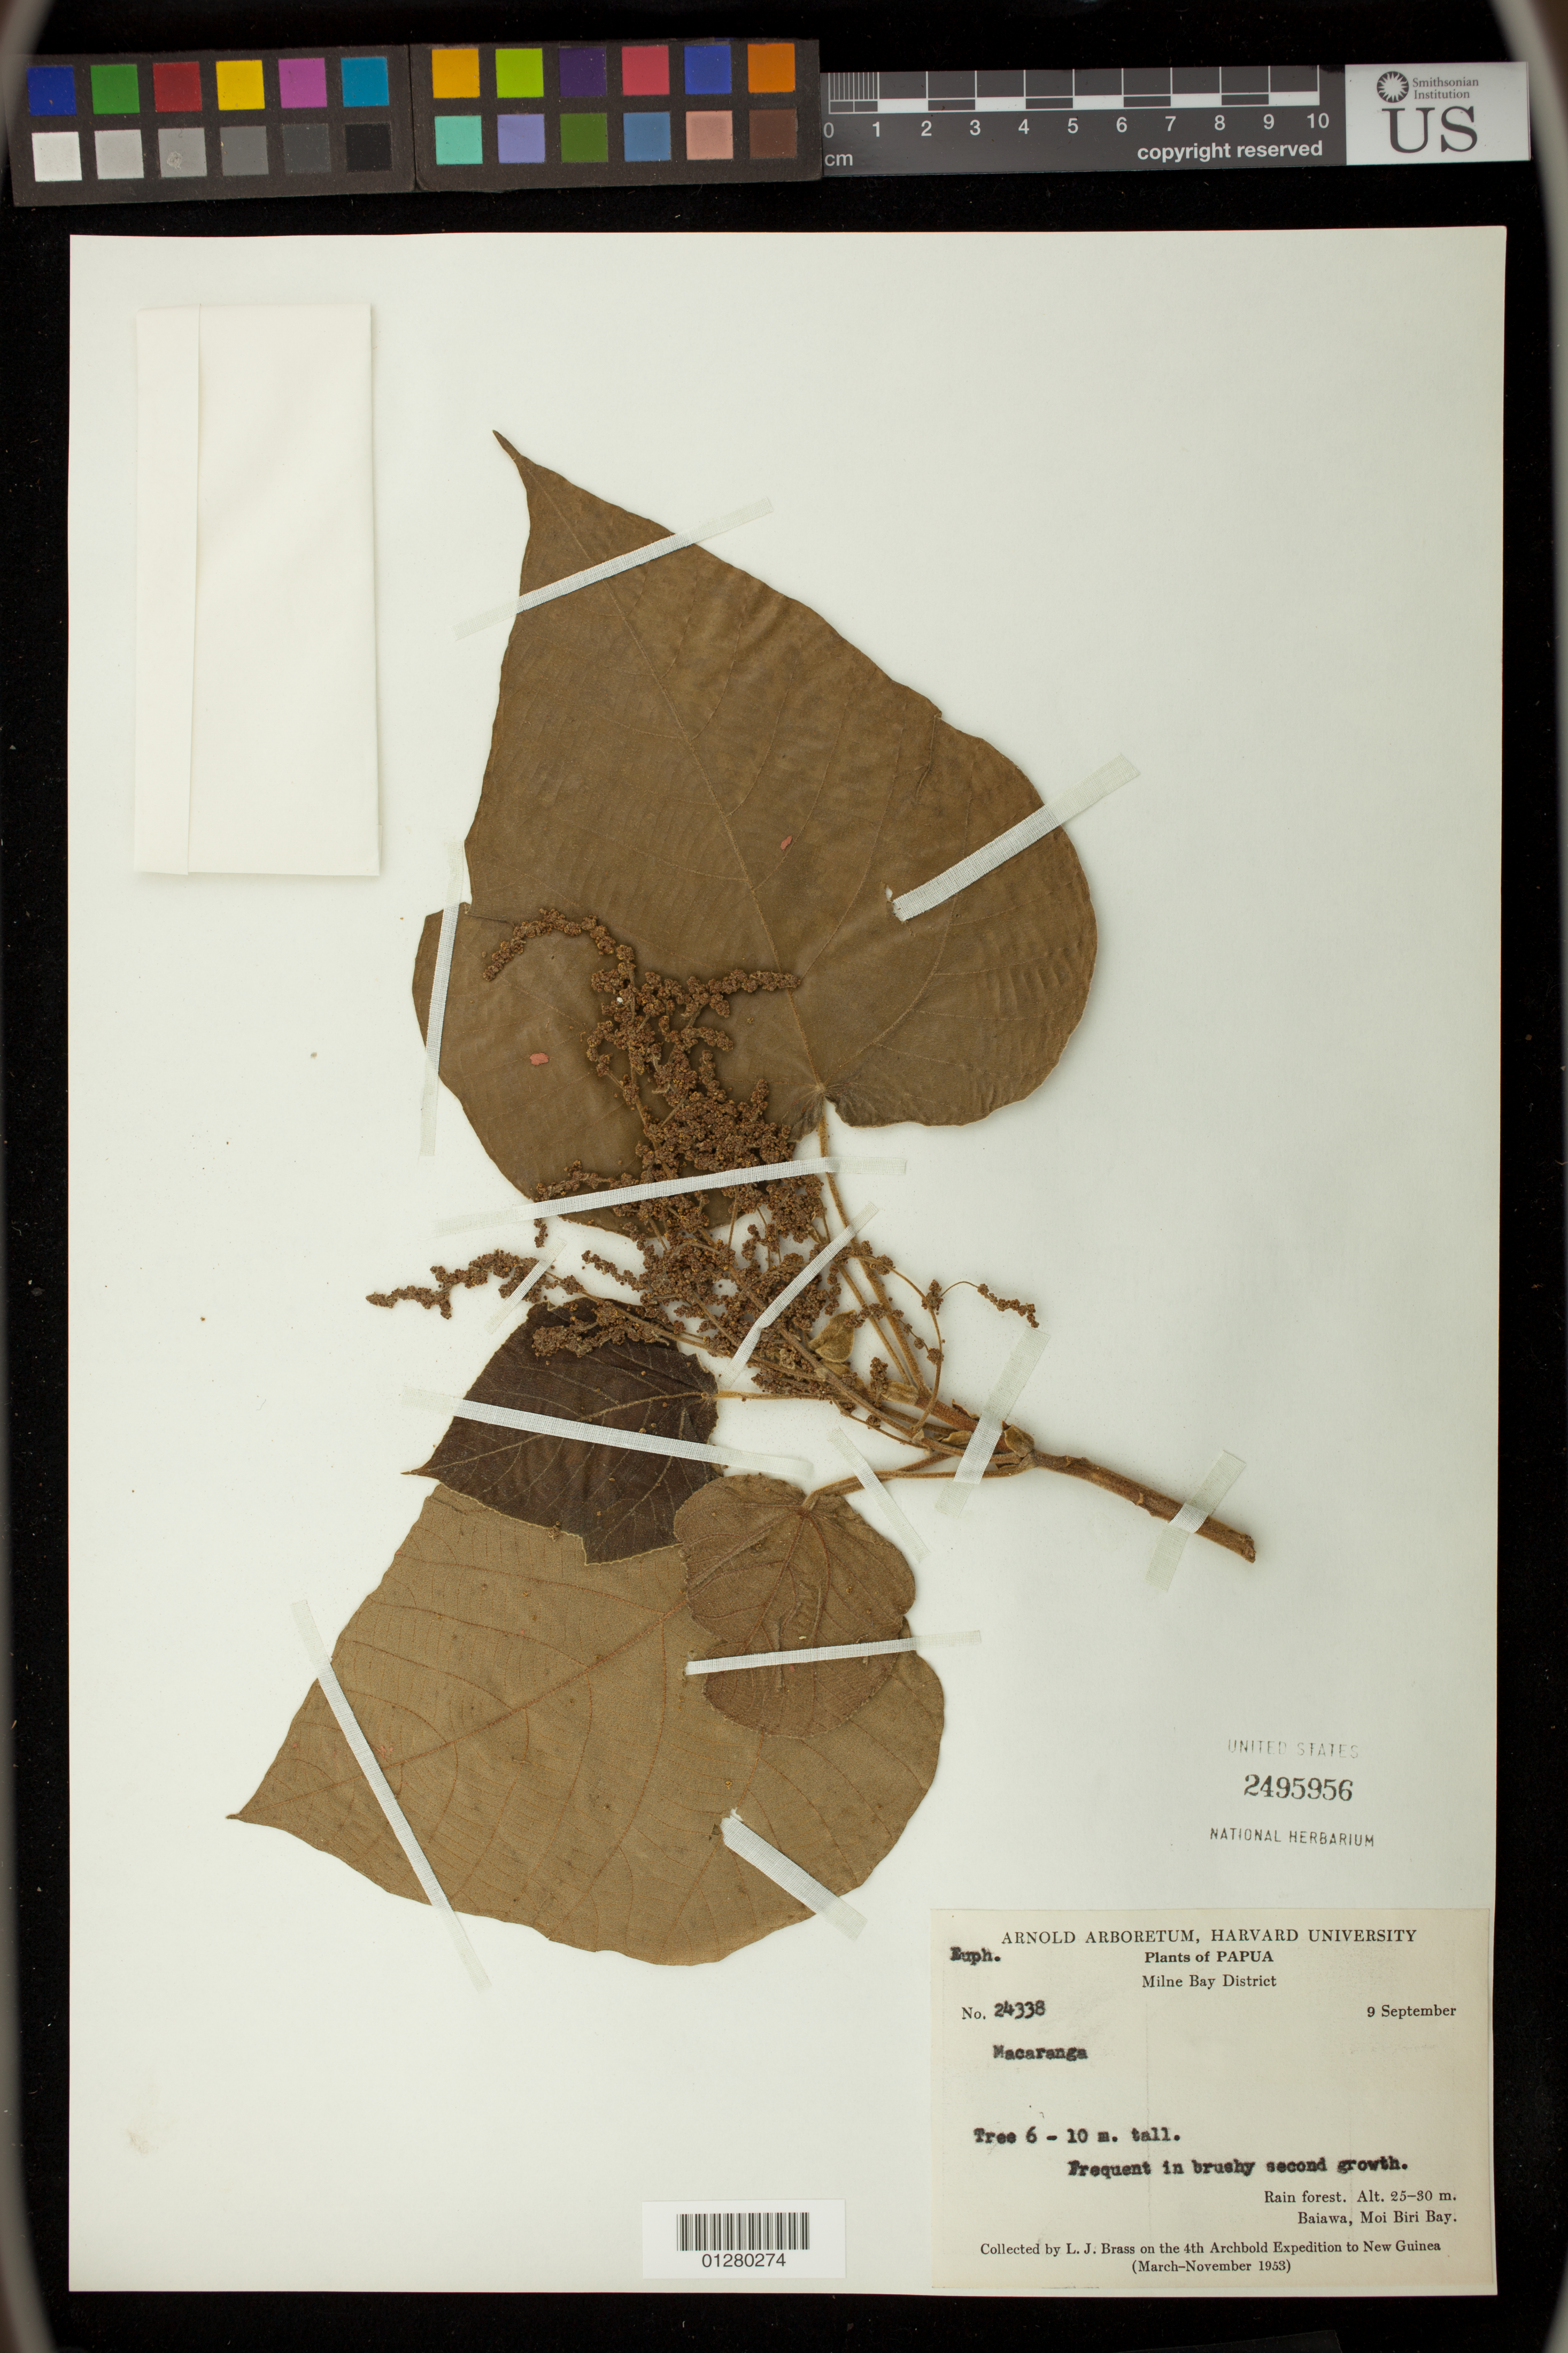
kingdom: Plantae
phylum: Tracheophyta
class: Magnoliopsida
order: Malpighiales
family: Euphorbiaceae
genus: Macaranga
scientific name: Macaranga sp.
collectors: L. J. Brass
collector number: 24338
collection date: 1953-09-09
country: Papua New Guinea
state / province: Milne Bay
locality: Baiawa, Moi Biri Bay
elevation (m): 25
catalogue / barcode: US 2495956